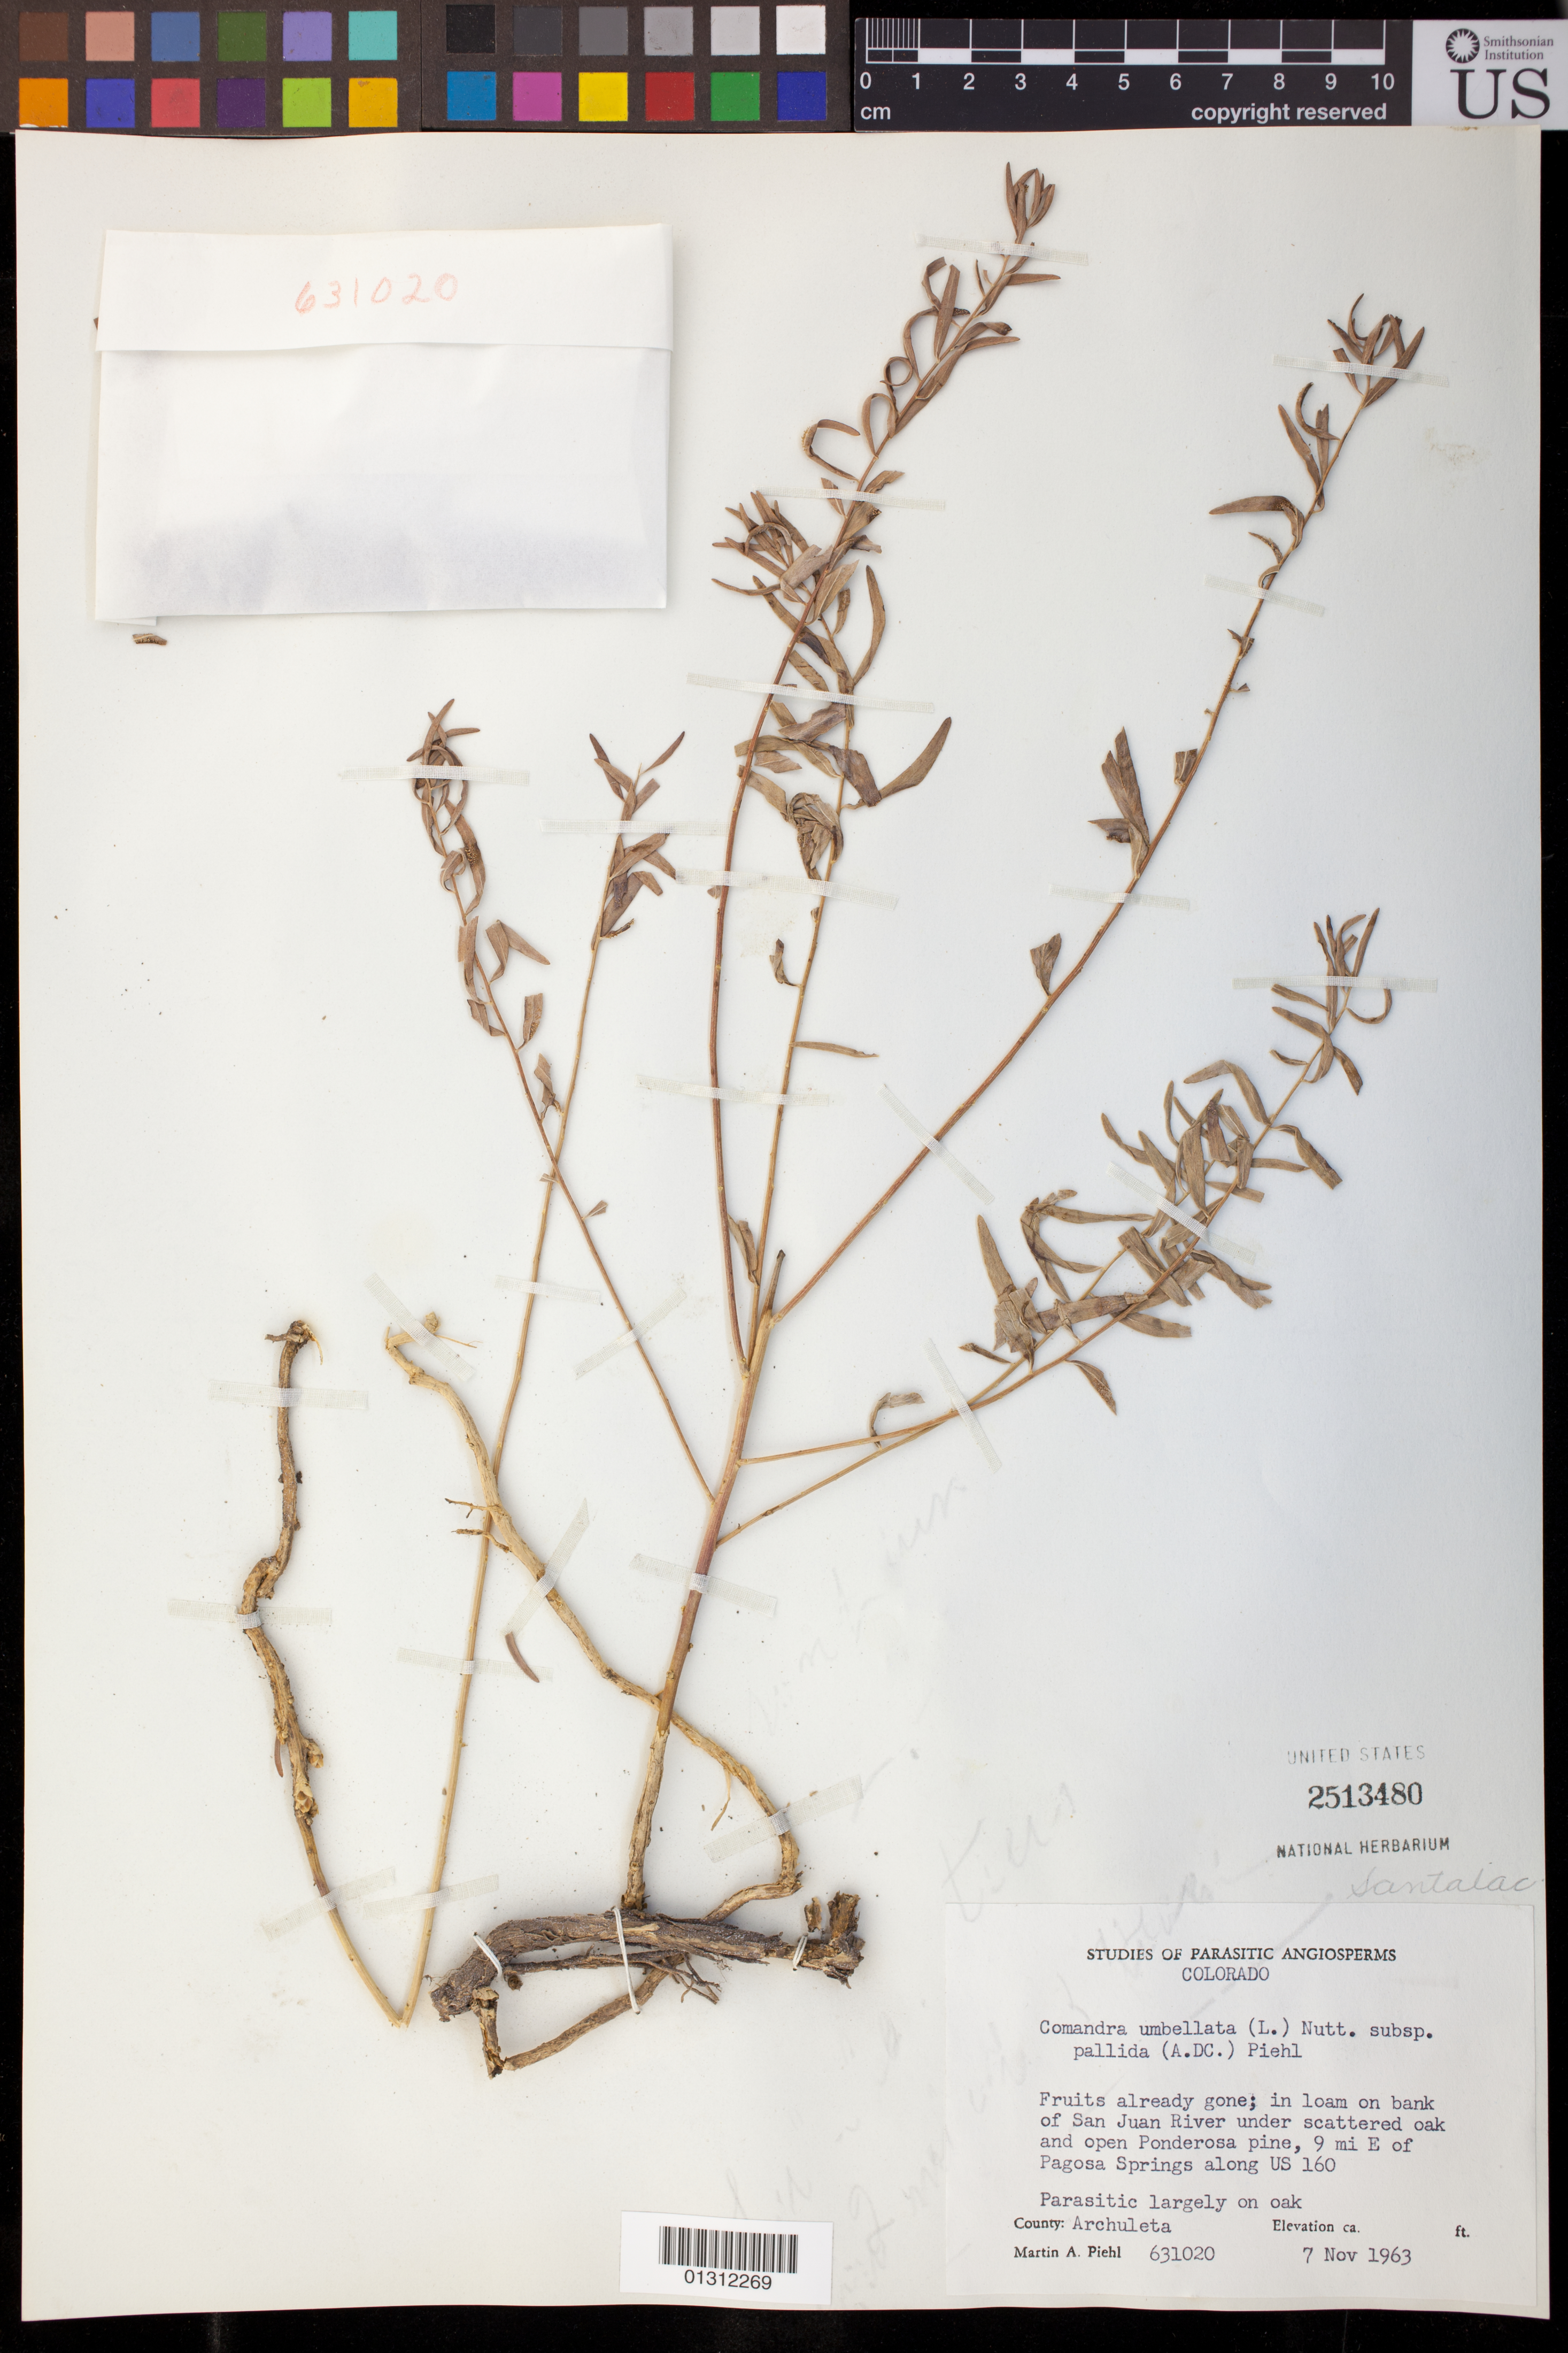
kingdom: Plantae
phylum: Tracheophyta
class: Magnoliopsida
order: Santalales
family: Comandraceae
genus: Comandra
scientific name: Comandra umbellata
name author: (L.) Nutt.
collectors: M. Piehl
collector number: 631020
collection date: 1963-11-07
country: United States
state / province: Colorado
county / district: Archuleta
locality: Bank of San Juan River, 9 mi E of Pagosa Springs along US 160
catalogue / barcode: US 2513480